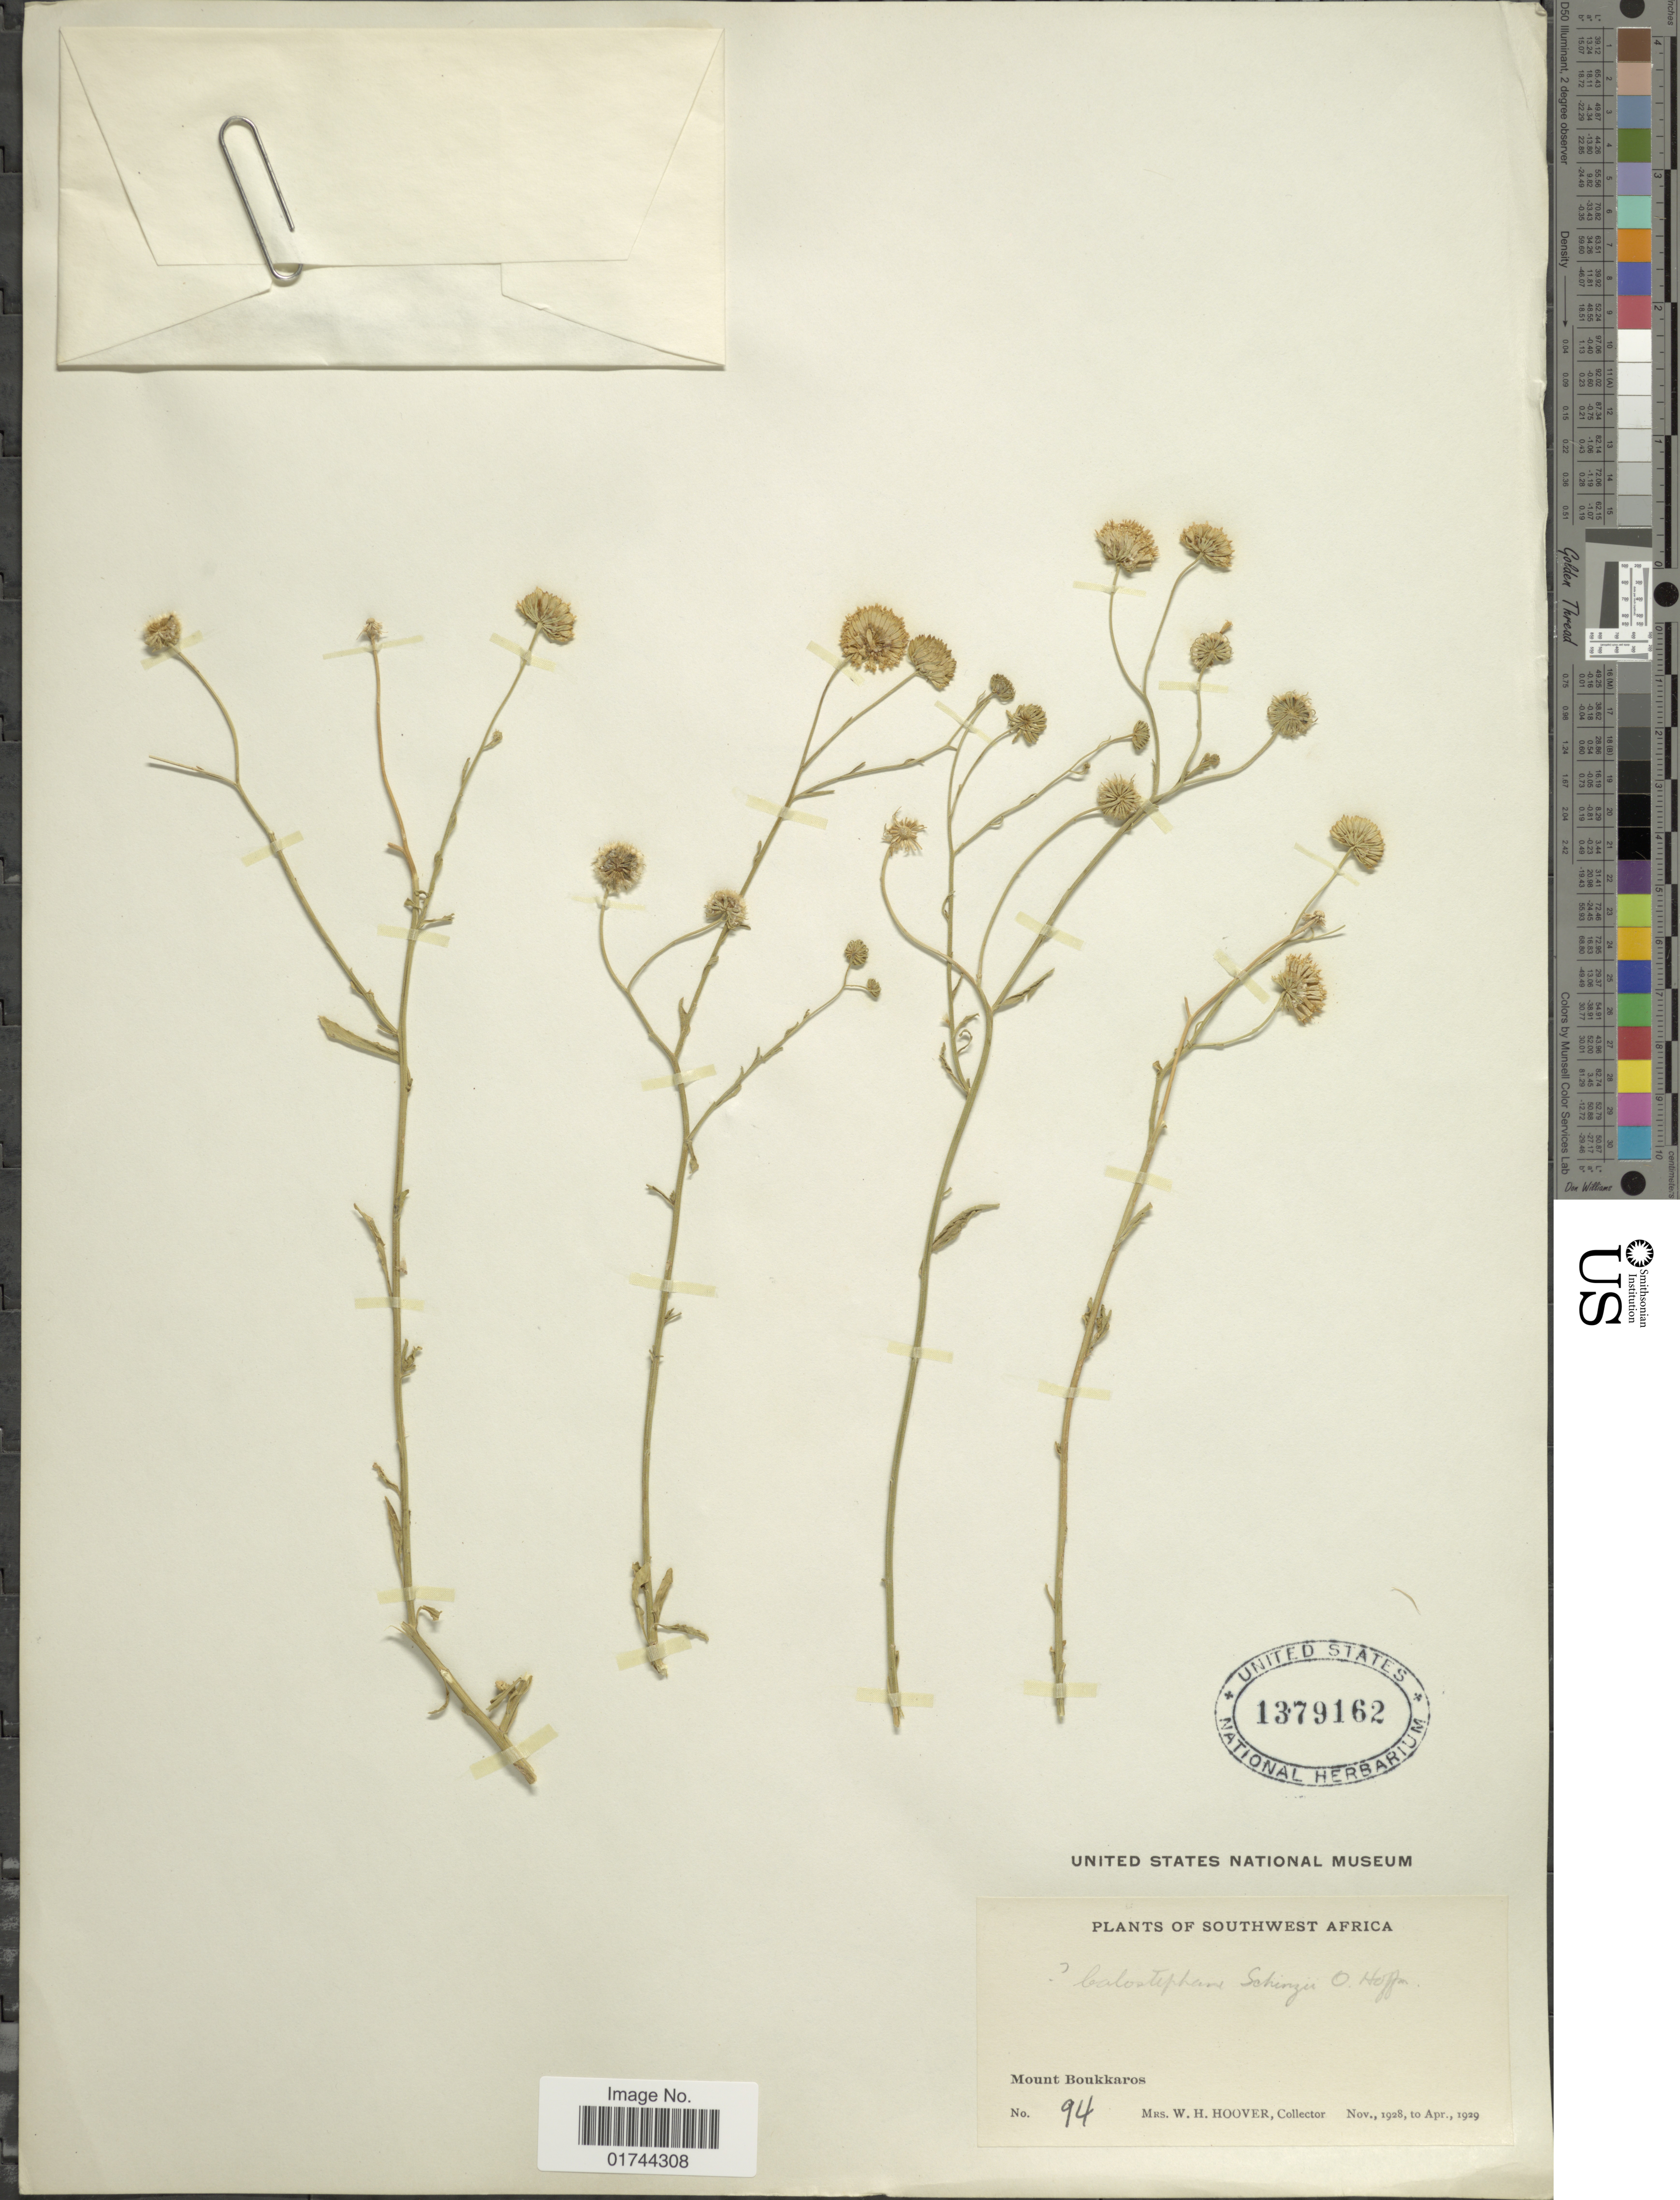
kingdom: Plantae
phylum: Tracheophyta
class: Magnoliopsida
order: Asterales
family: Asteraceae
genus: Calostephane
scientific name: Calostephane schinzii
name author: O. Hoffm.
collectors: W. H. Hoover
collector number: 94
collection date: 1928-11/1929-04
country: Namibia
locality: Southwest Africa, Mount Boukkaros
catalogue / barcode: US 1379162